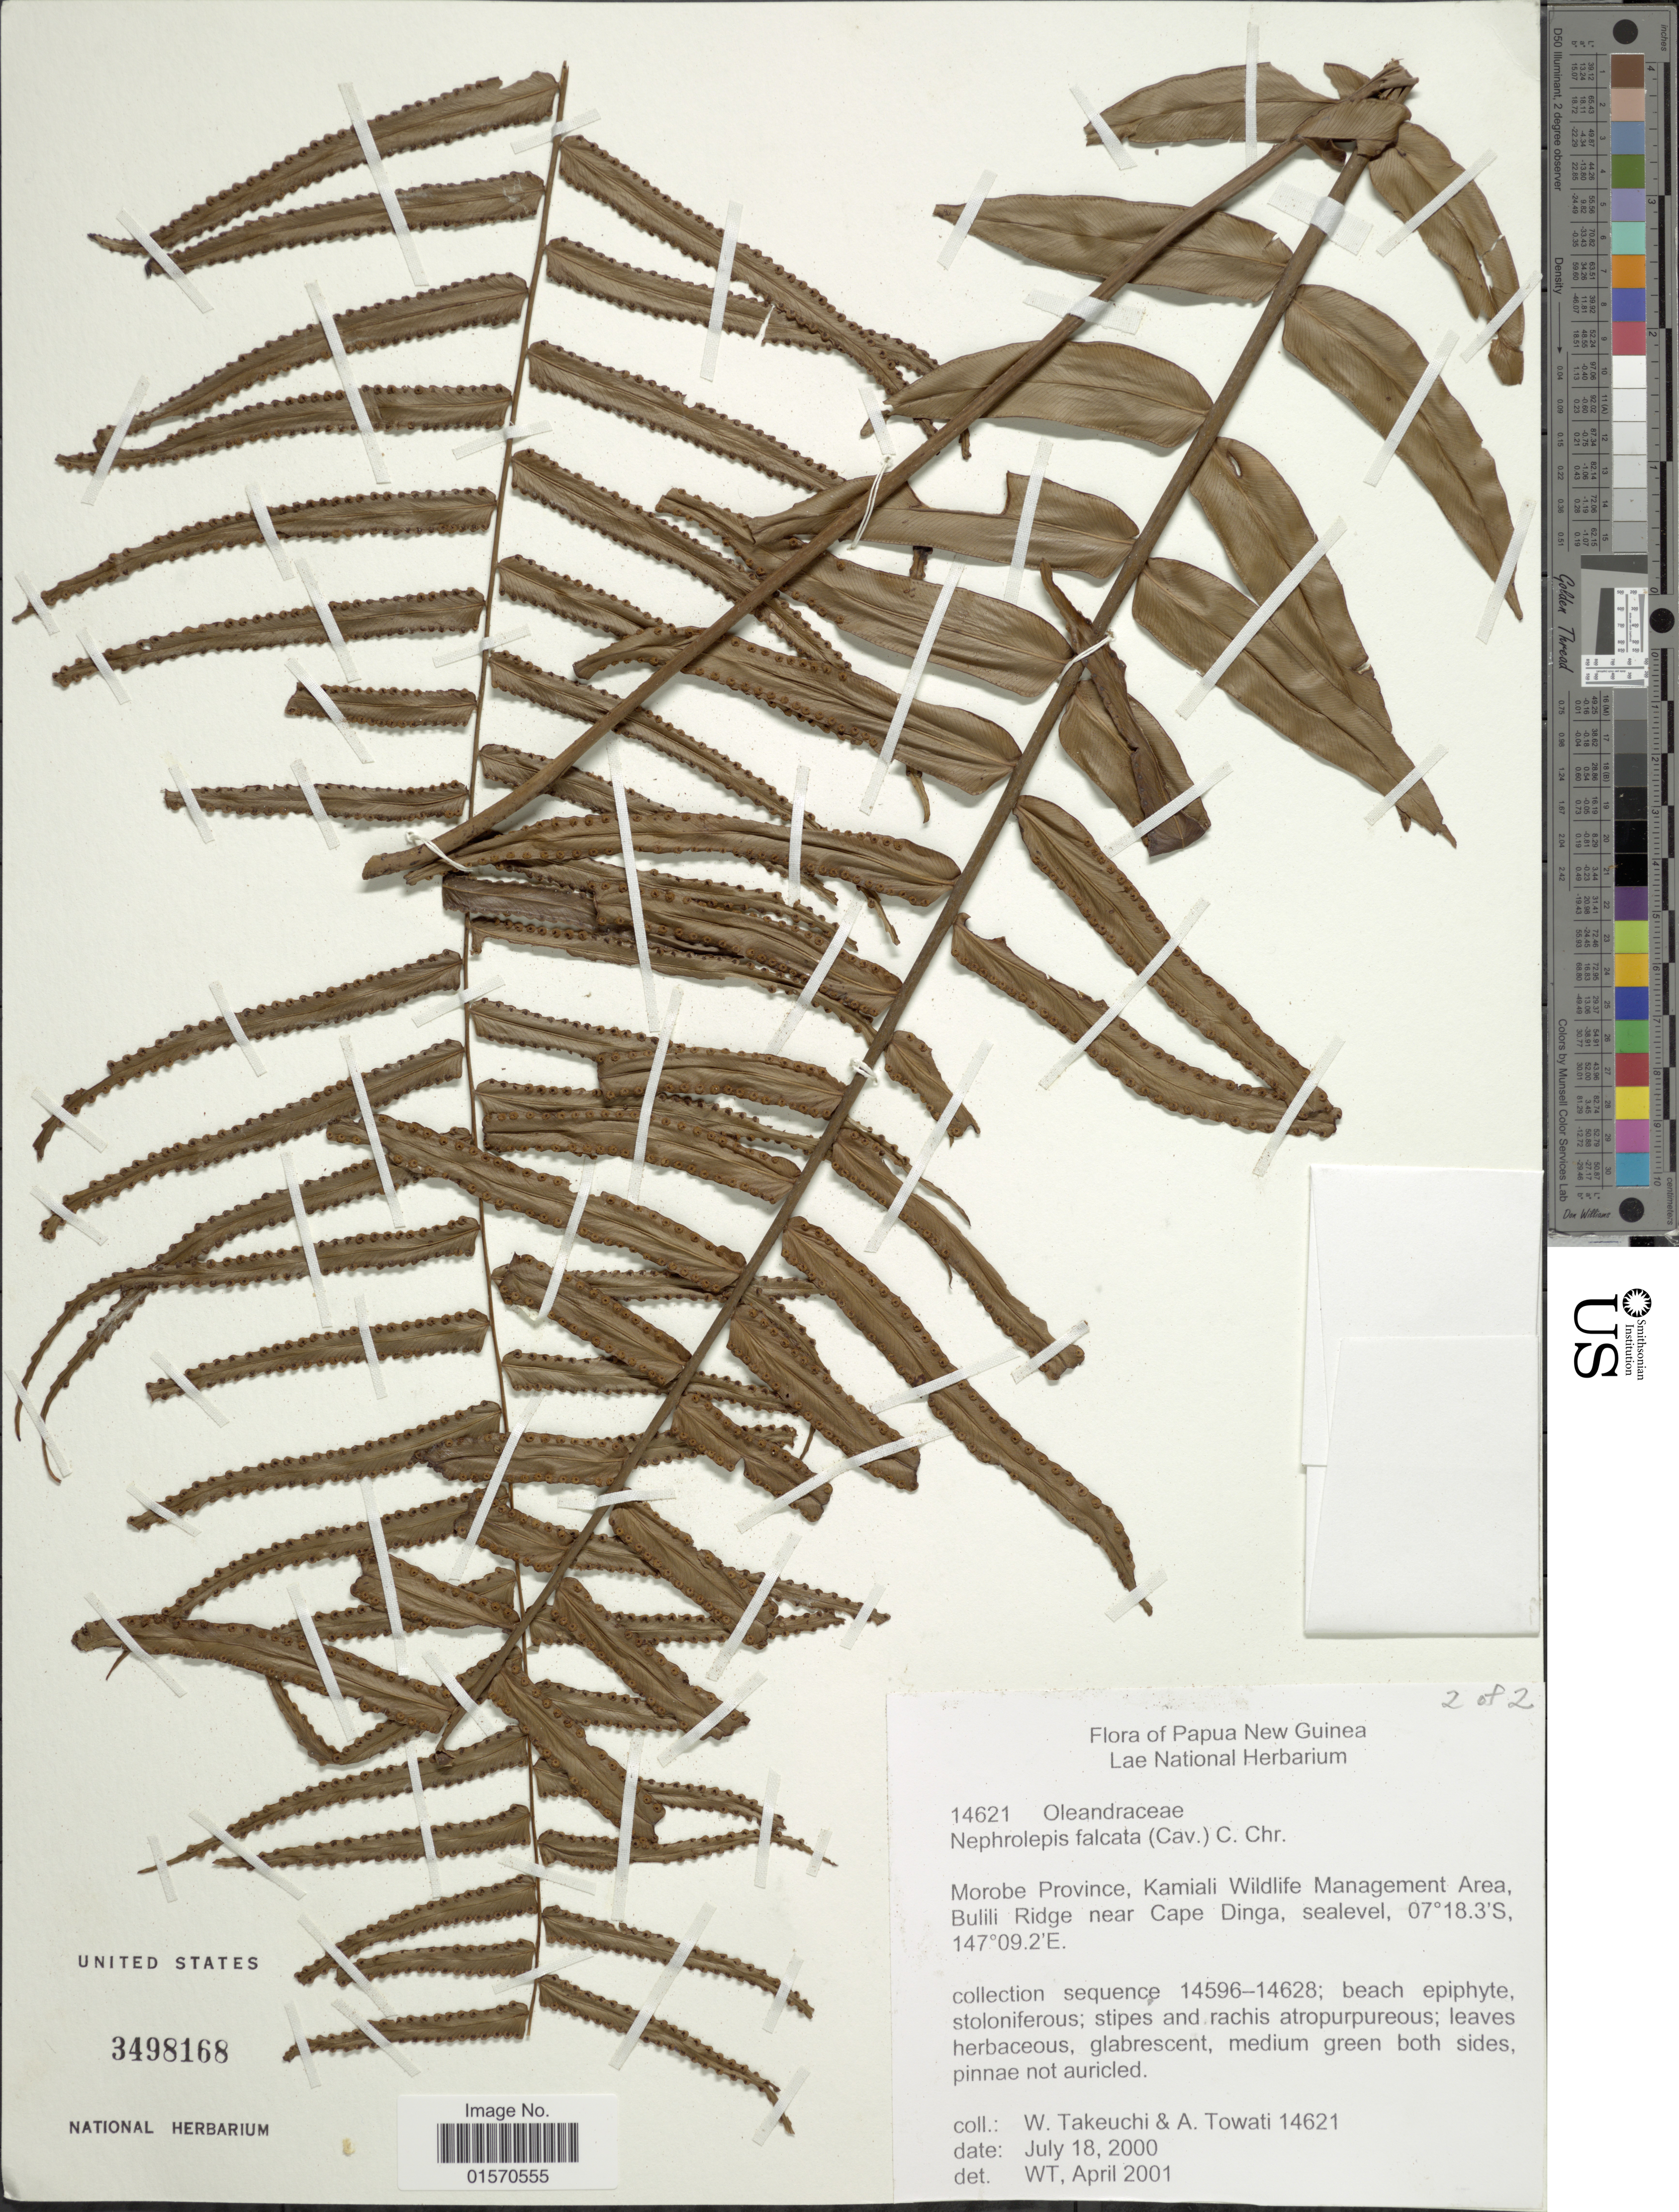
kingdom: Plantae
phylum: Tracheophyta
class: Polypodiopsida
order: Polypodiales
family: Nephrolepidaceae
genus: Nephrolepis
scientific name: Nephrolepis falcata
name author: (Cav.) C. Chr.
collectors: W. Takeuchi & A. Towati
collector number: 14621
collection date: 2000-07-18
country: Papua New Guinea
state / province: Morobe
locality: Morobe Province, Kamiali Wildlife Management Area, Bulli Ridge near Cape Dinga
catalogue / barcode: US 3498168